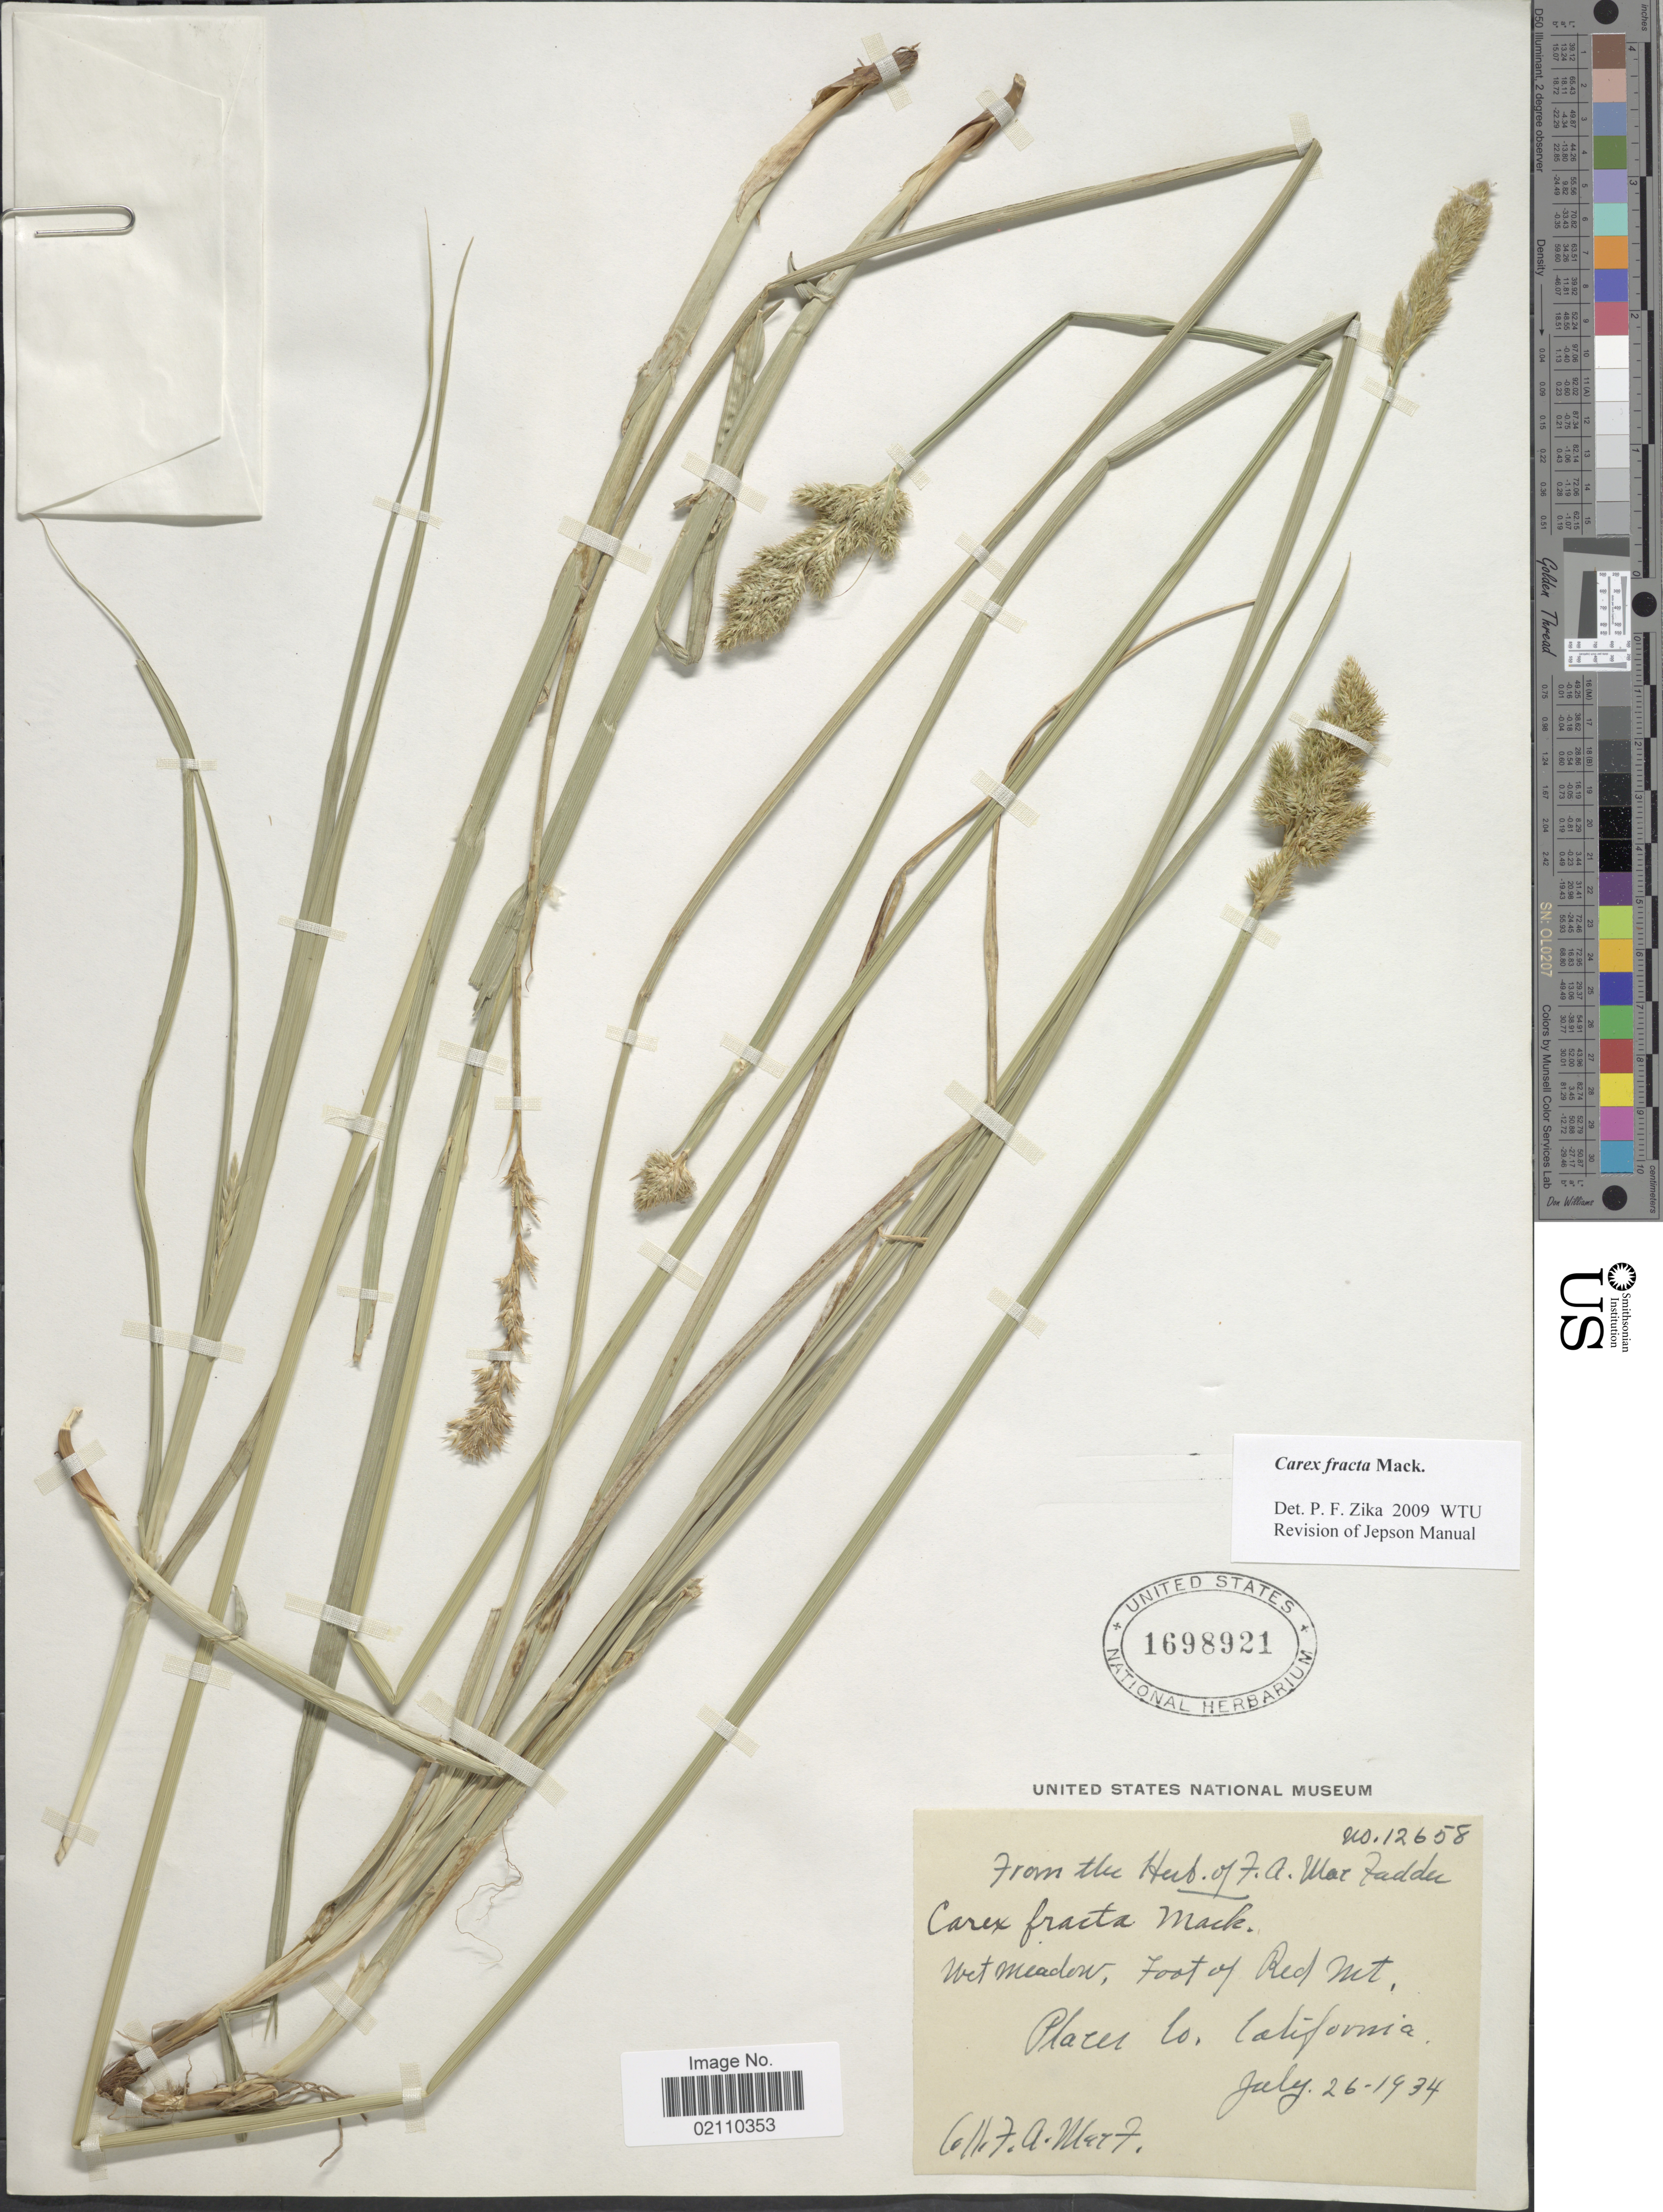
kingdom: Plantae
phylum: Tracheophyta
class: Liliopsida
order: Poales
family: Cyperaceae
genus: Carex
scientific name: Carex fracta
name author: Mack.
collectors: F. MacFadden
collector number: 12658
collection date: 1934-07-26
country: United States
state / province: California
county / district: Placer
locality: Wet meadow, foot of Red Mt., Placer Co.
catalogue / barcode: US 1698921